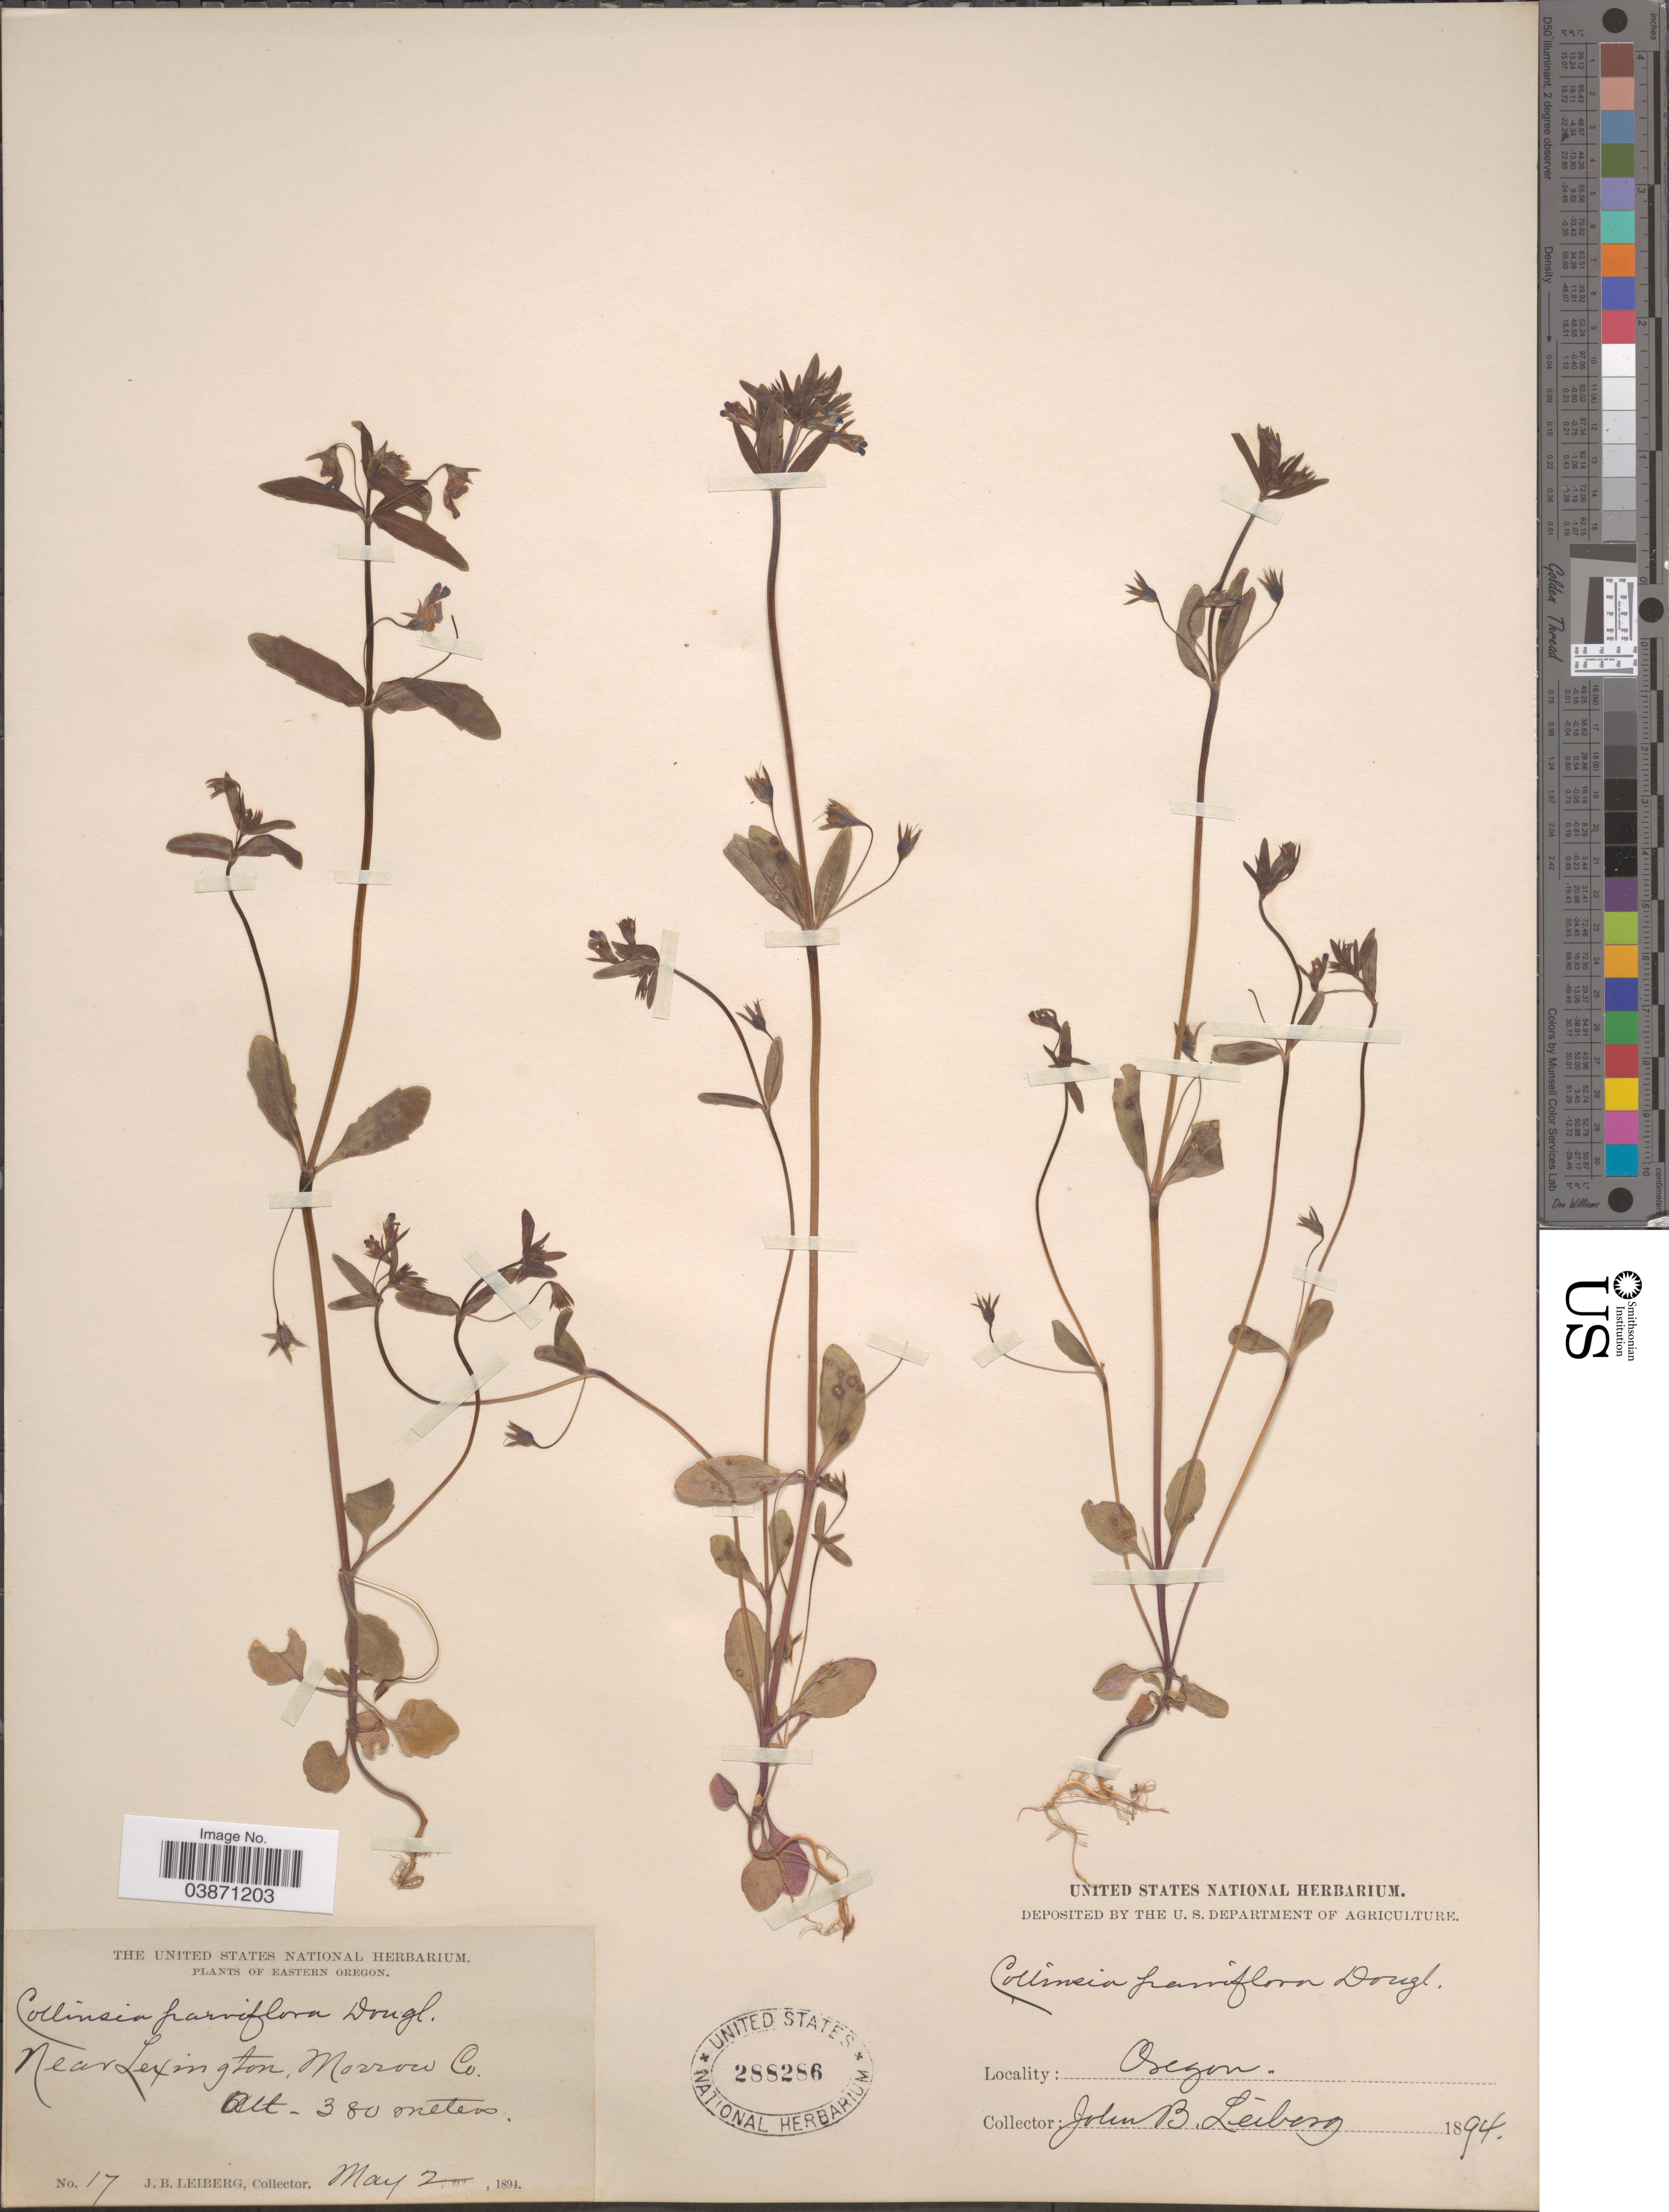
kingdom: Plantae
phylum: Tracheophyta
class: Magnoliopsida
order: Lamiales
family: Plantaginaceae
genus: Collinsia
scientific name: Collinsia parviflora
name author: Douglas ex Lindl.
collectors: J. B. Leiberg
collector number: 17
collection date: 1894-05-02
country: United States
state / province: Oregon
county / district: Morrow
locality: Eastern Oregon. Near Lexington, Morrow Co.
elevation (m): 380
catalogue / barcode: US 288286